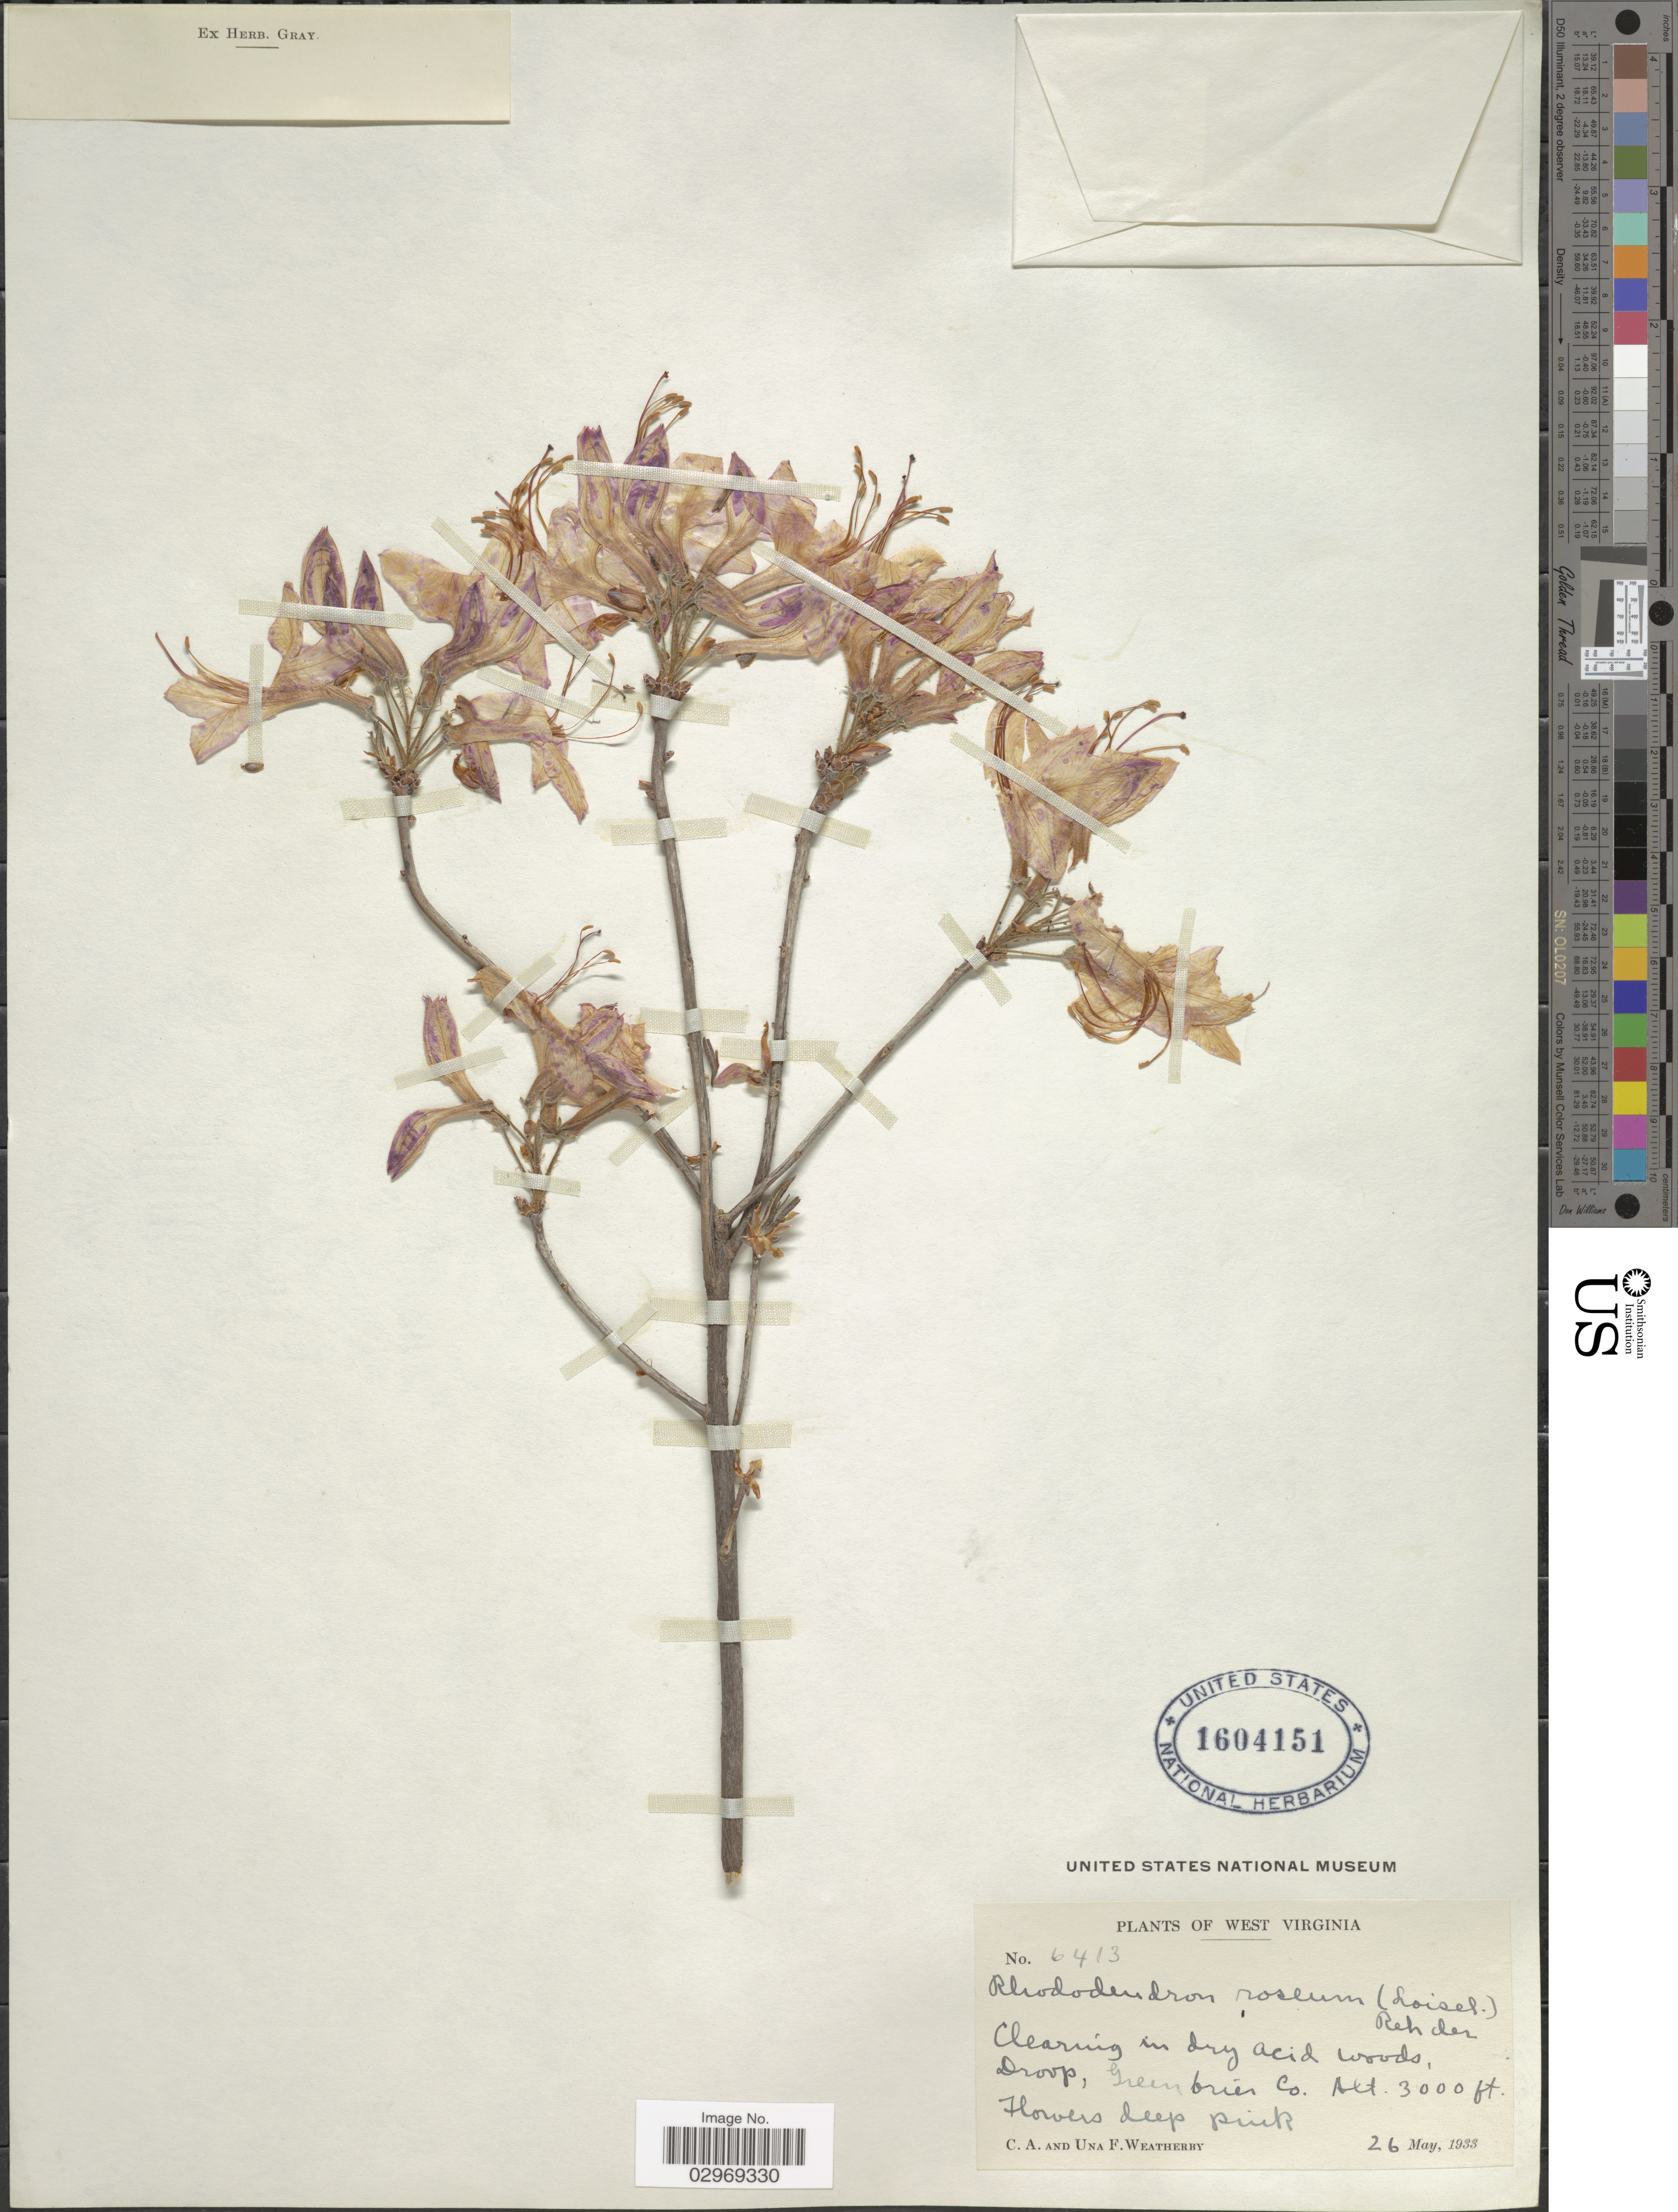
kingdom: Plantae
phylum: Tracheophyta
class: Magnoliopsida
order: Ericales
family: Ericaceae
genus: Rhododendron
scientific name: Rhododendron roseum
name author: (Loisel.) Rehder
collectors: C. A. Weatherby & U. Weatherby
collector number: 6413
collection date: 1933-05-26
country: United States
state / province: West Virginia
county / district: Greenbrier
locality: Droop, Greenbrier Co.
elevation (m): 914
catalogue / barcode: US 1604151